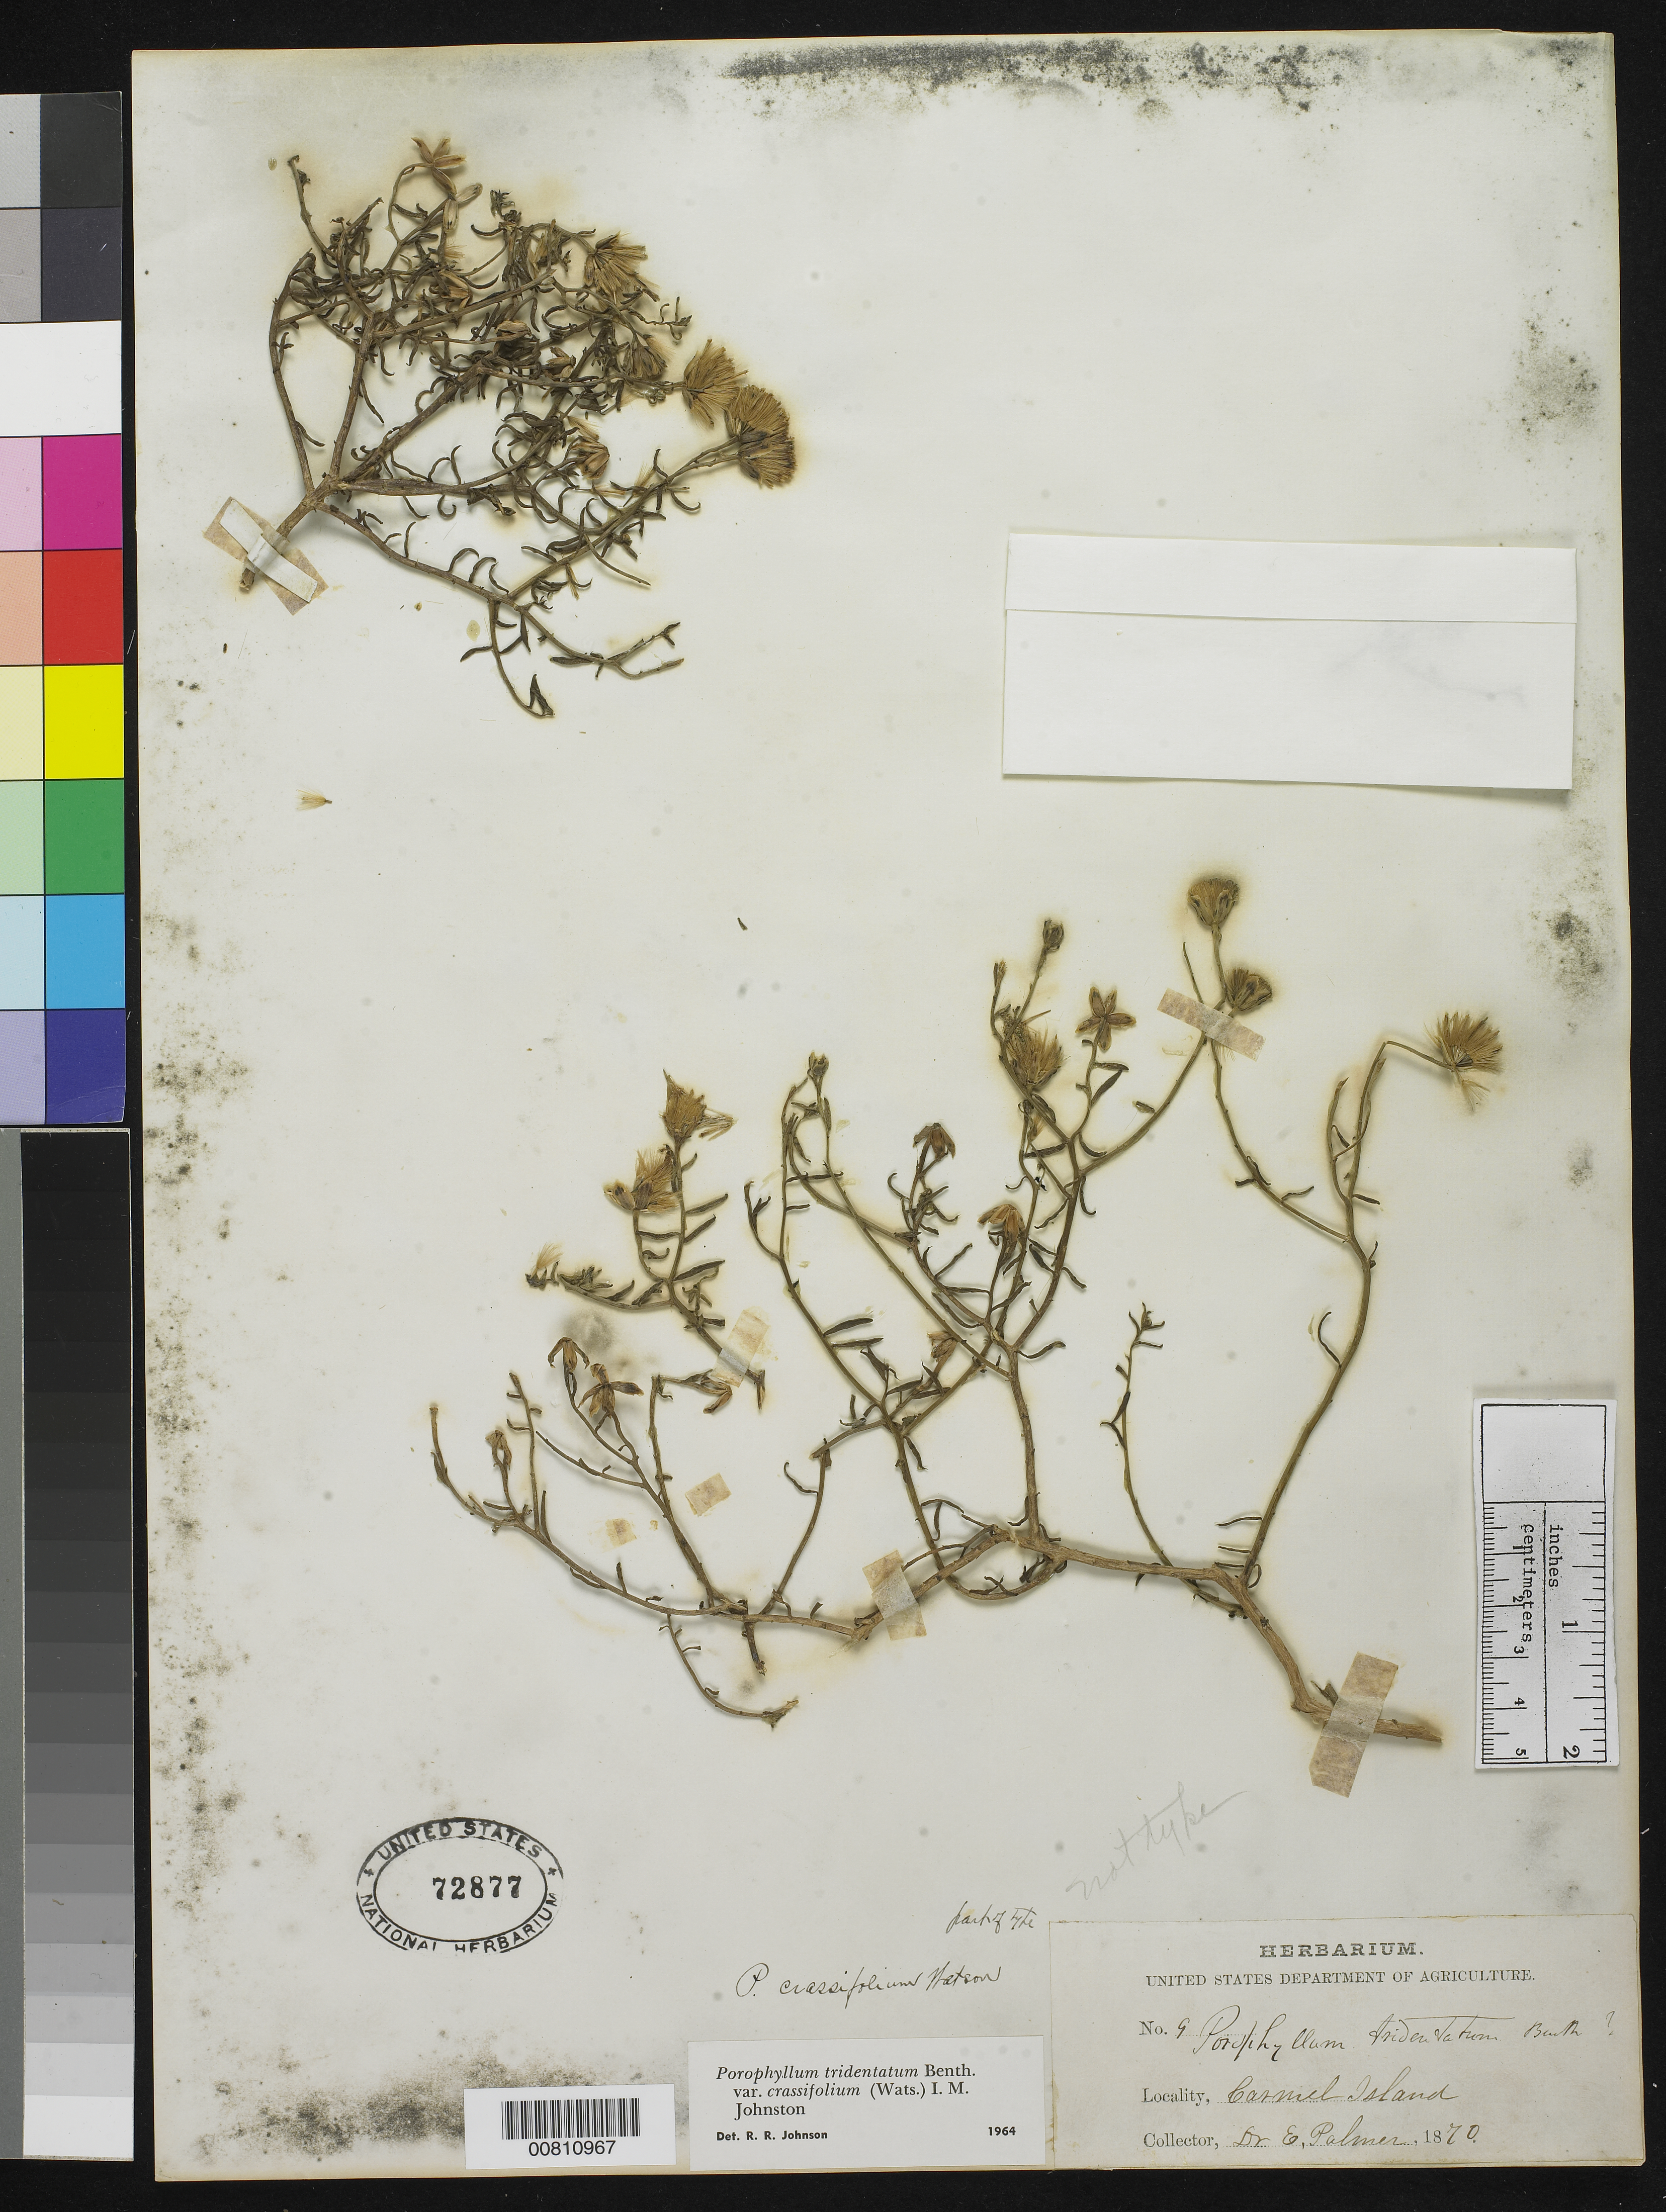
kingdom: Plantae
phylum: Tracheophyta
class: Magnoliopsida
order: Asterales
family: Asteraceae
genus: Porophyllum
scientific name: Porophyllum crassifolium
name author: S. Watson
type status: Possible Syntype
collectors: E. Palmer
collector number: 9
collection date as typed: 1870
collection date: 1870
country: Mexico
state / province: Baja California Sur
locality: Carmel Island. [protologue, "Muleje, on rocky hills and on sandy beaches near salt water; also collected by Dr. Palmer in 1870 on Carmen Island (423)"]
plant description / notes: Cited in protologue and arguably a syntype, but apparently not considered type material by R.R. Johnson (1969, Univ. Kansas Sci. Bull. 48: 259).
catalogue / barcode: US 72877